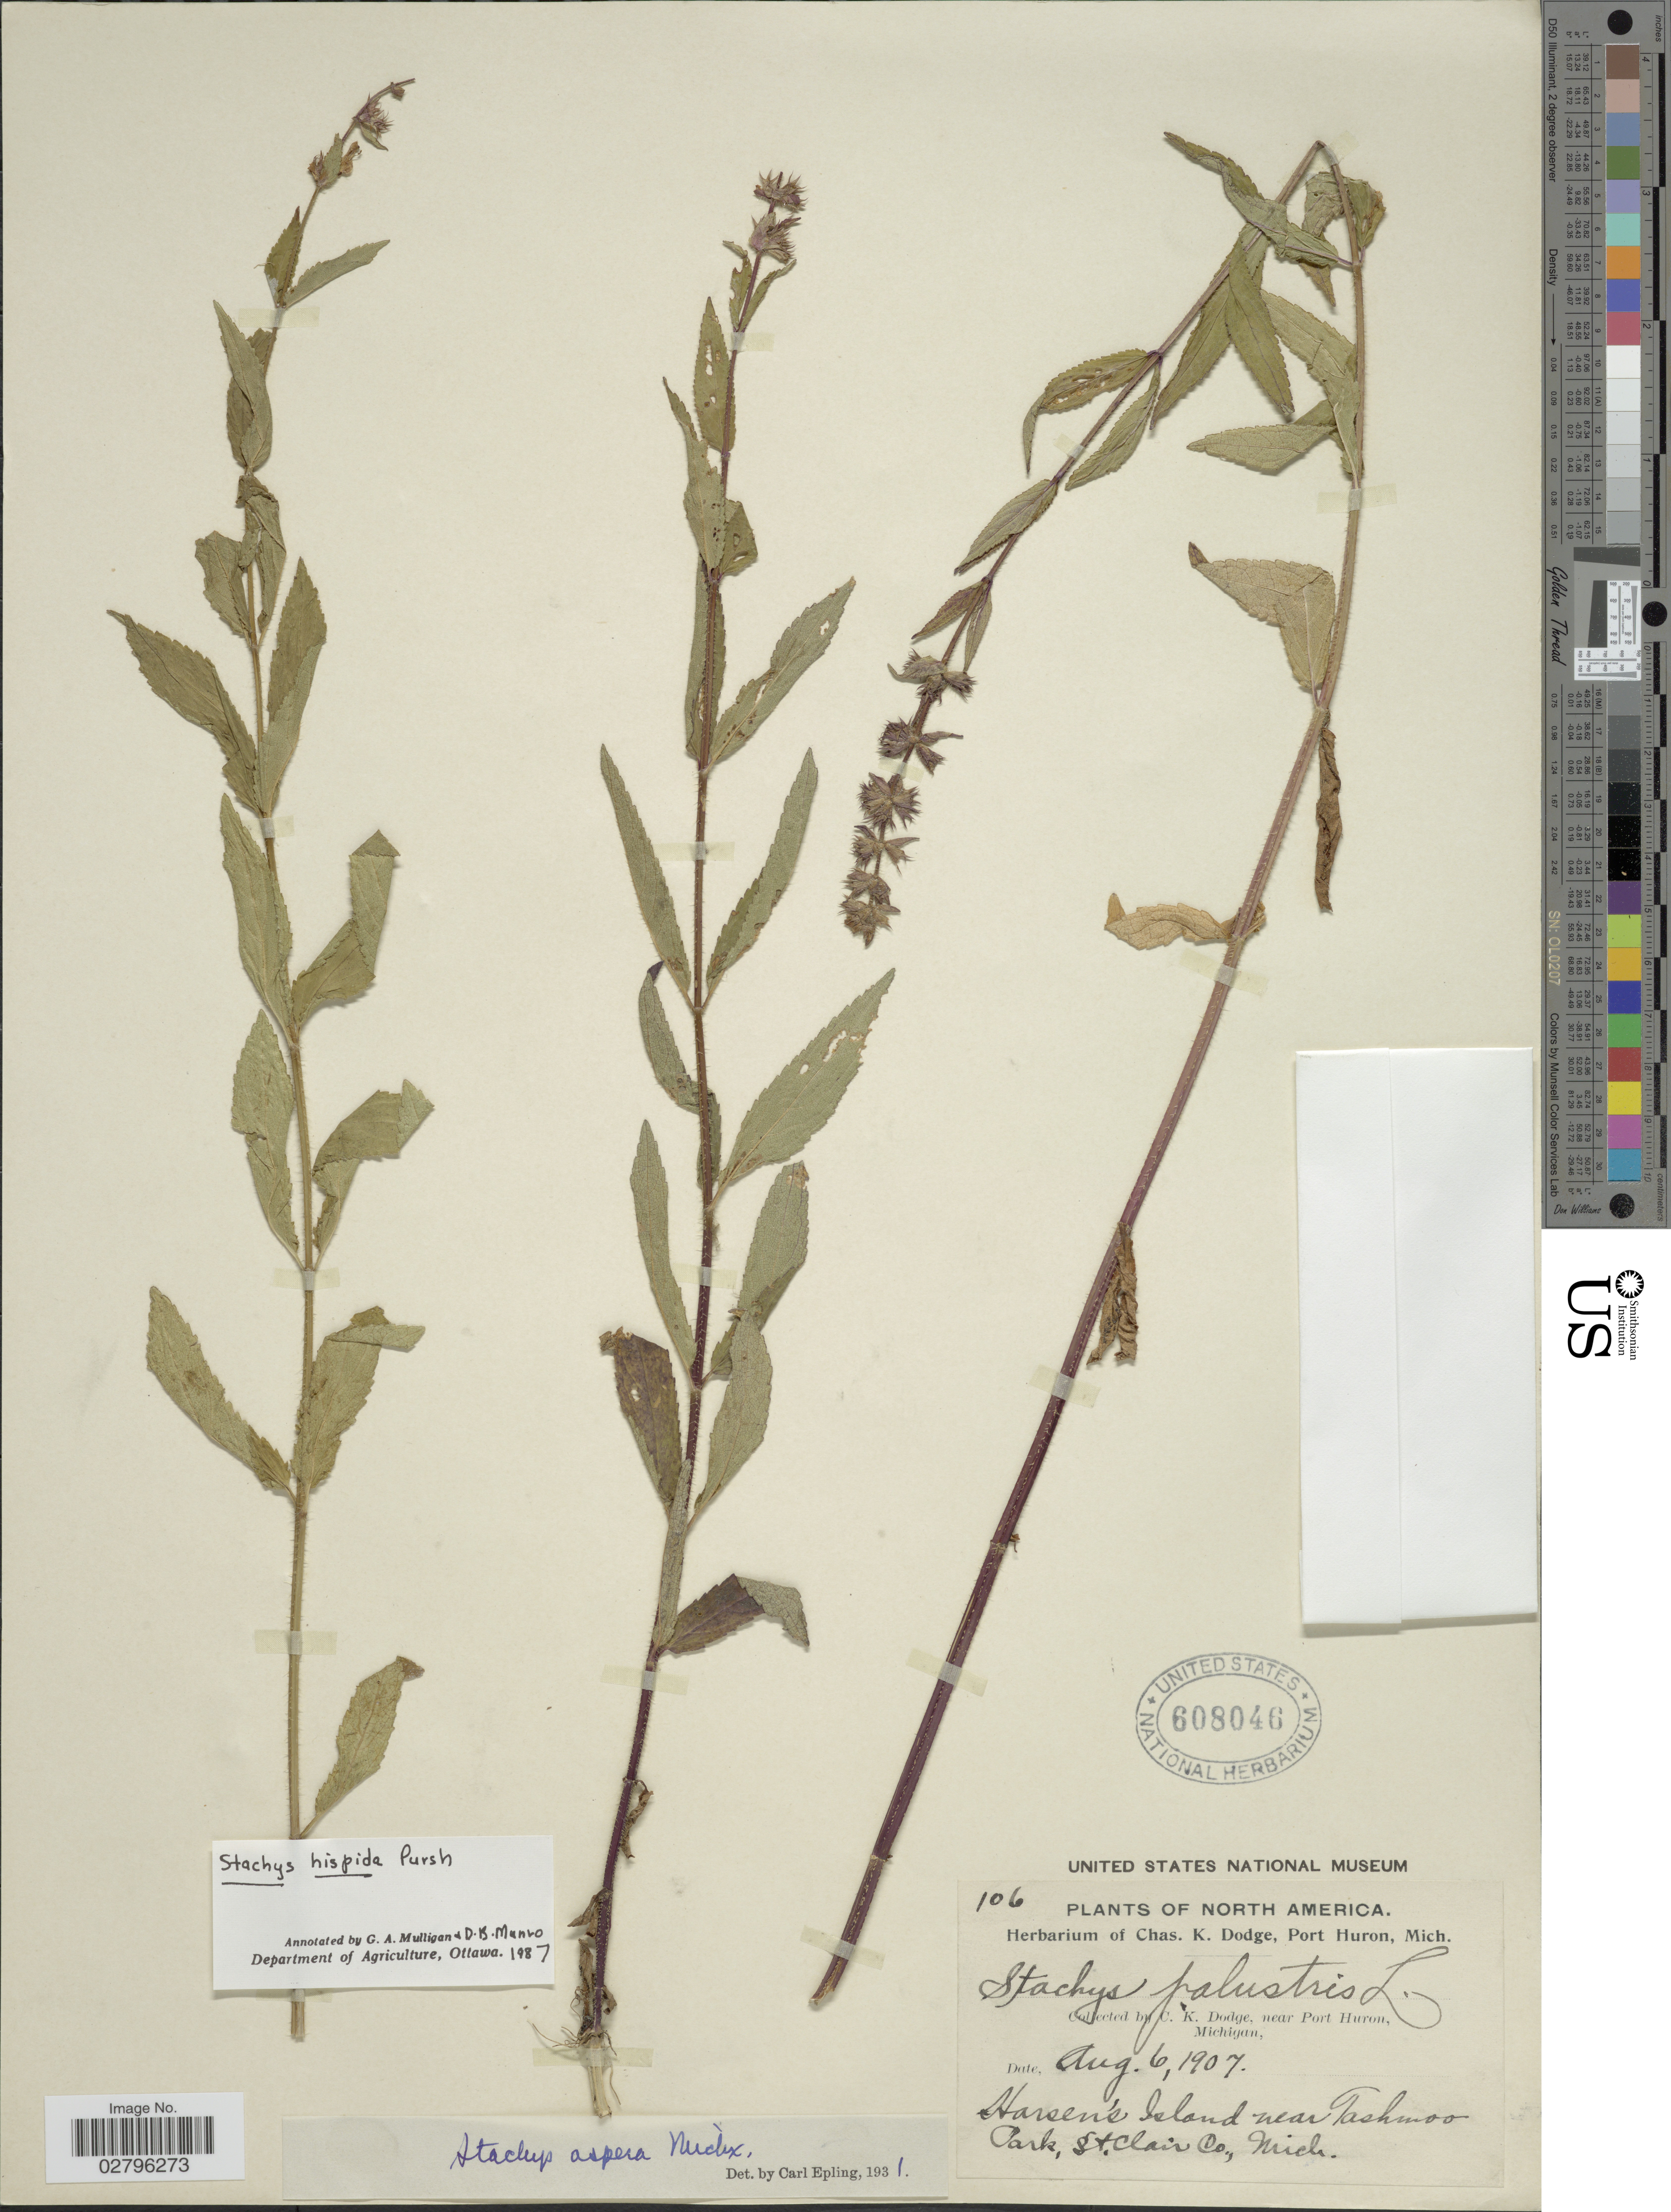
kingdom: Plantae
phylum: Tracheophyta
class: Magnoliopsida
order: Lamiales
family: Lamiaceae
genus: Stachys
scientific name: Stachys hispida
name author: Pursh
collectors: C. K. Dodge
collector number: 106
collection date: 1907-08-06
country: United States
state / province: Michigan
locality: Near Port Huron, Michigan. Harsen's Island near Tashmoo Park, St. Clair Co., Mich.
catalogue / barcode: US 608046